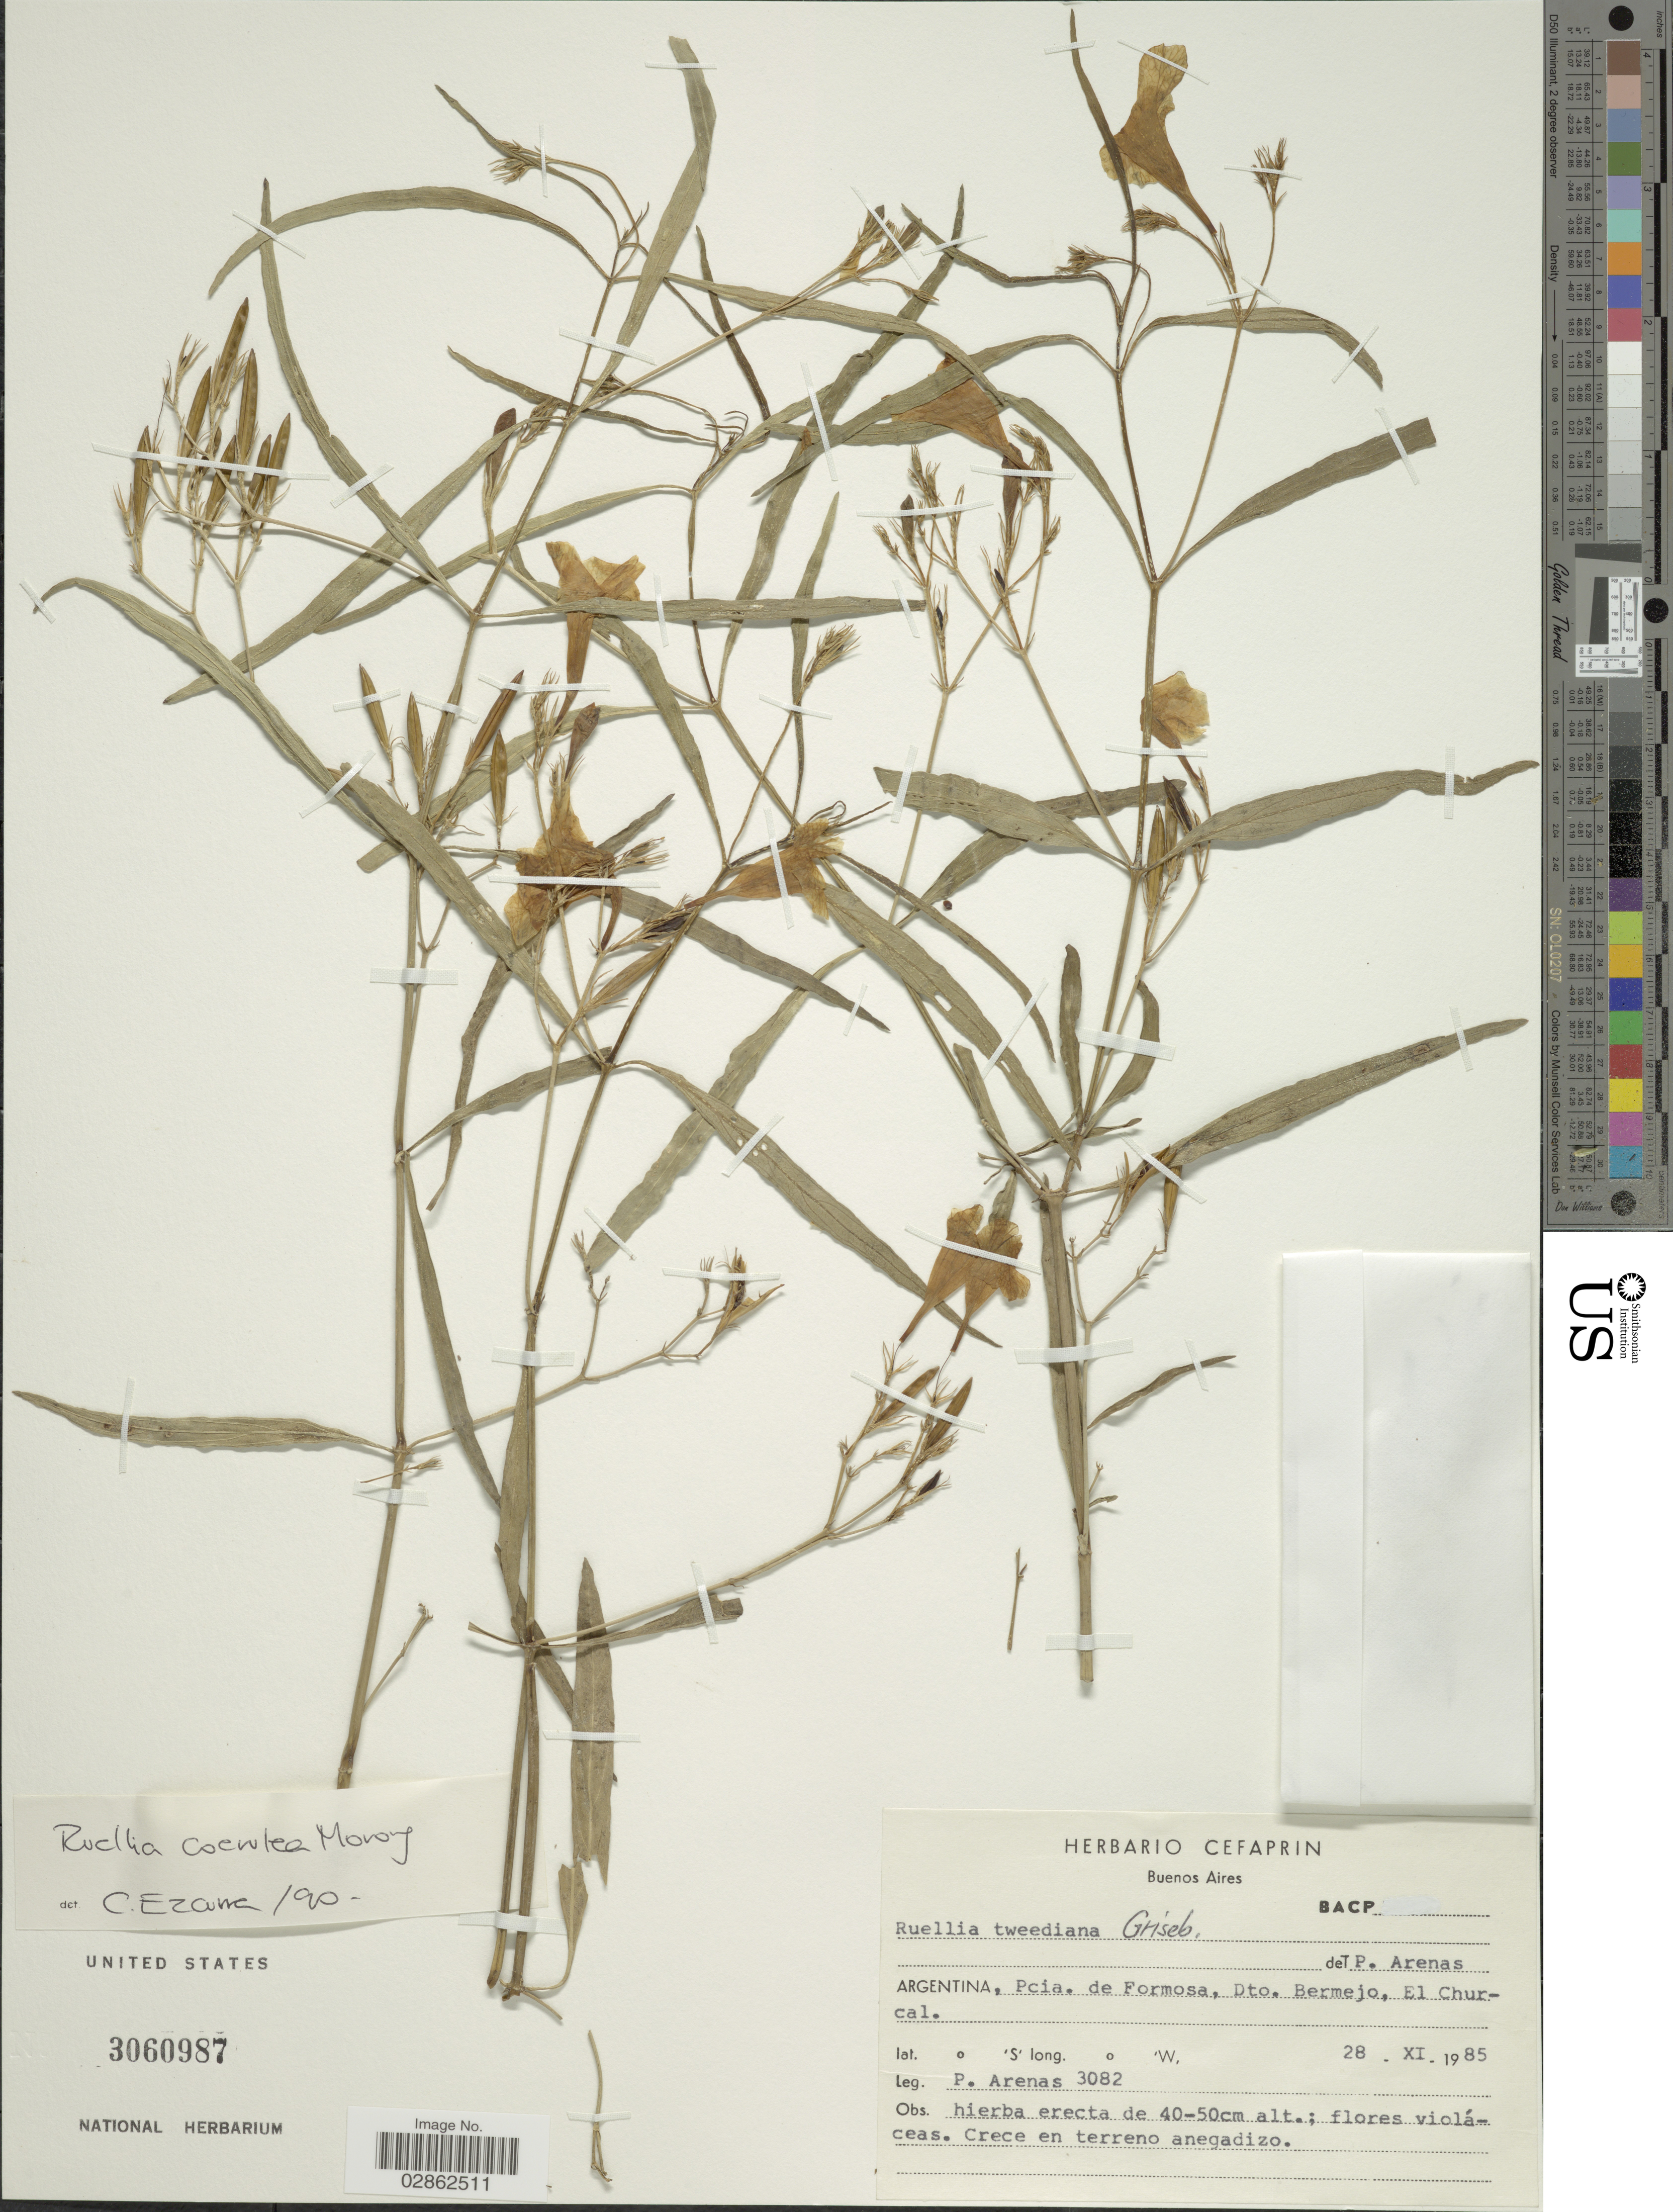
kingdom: Plantae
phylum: Tracheophyta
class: Magnoliopsida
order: Lamiales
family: Acanthaceae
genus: Ruellia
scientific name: Ruellia coerulea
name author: Morong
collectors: P. Arenas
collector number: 3082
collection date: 1985-11-28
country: Argentina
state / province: Formosa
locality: Pcia. de Formisa, Dto. Bermejo, El Churcal.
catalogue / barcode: US 3060987